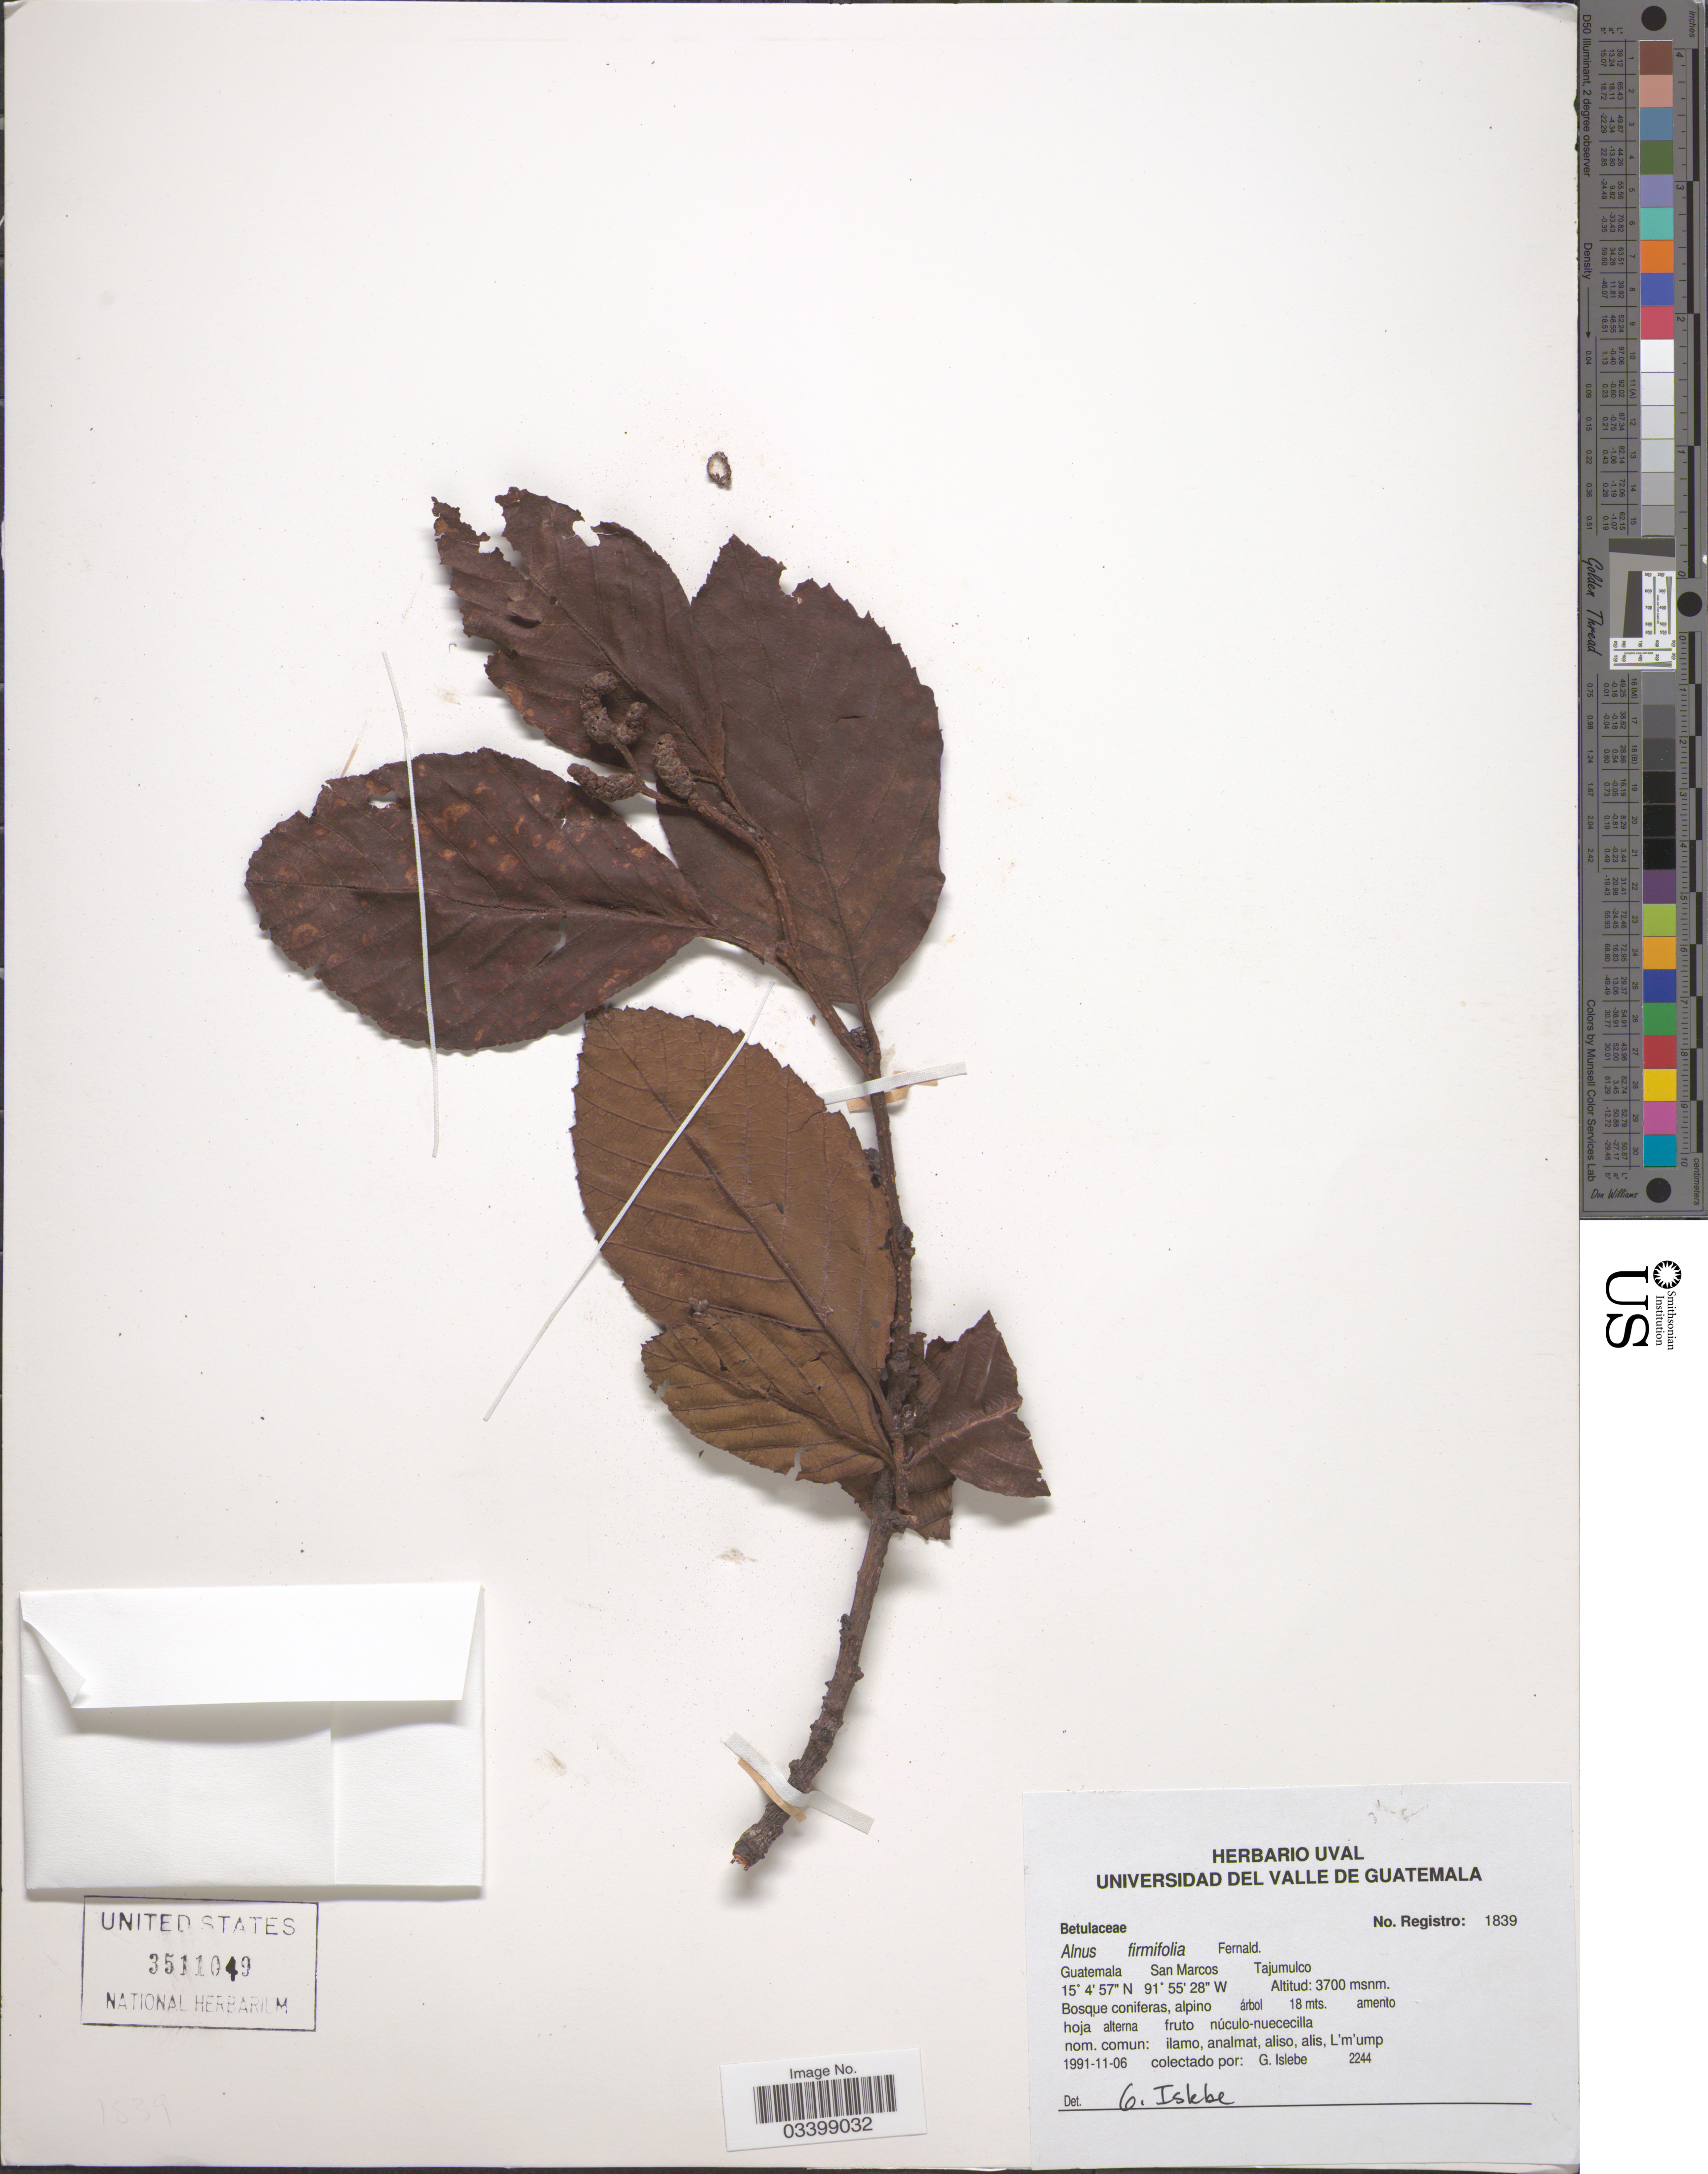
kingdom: Plantae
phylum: Tracheophyta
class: Magnoliopsida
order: Fagales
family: Betulaceae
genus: Alnus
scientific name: Alnus jorullensis subsp. lutea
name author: Furlow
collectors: G. Islebe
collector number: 2244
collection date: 1991-11-06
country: Guatemala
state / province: San Marcos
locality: Tajumulco.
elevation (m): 3700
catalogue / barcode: US 3511049